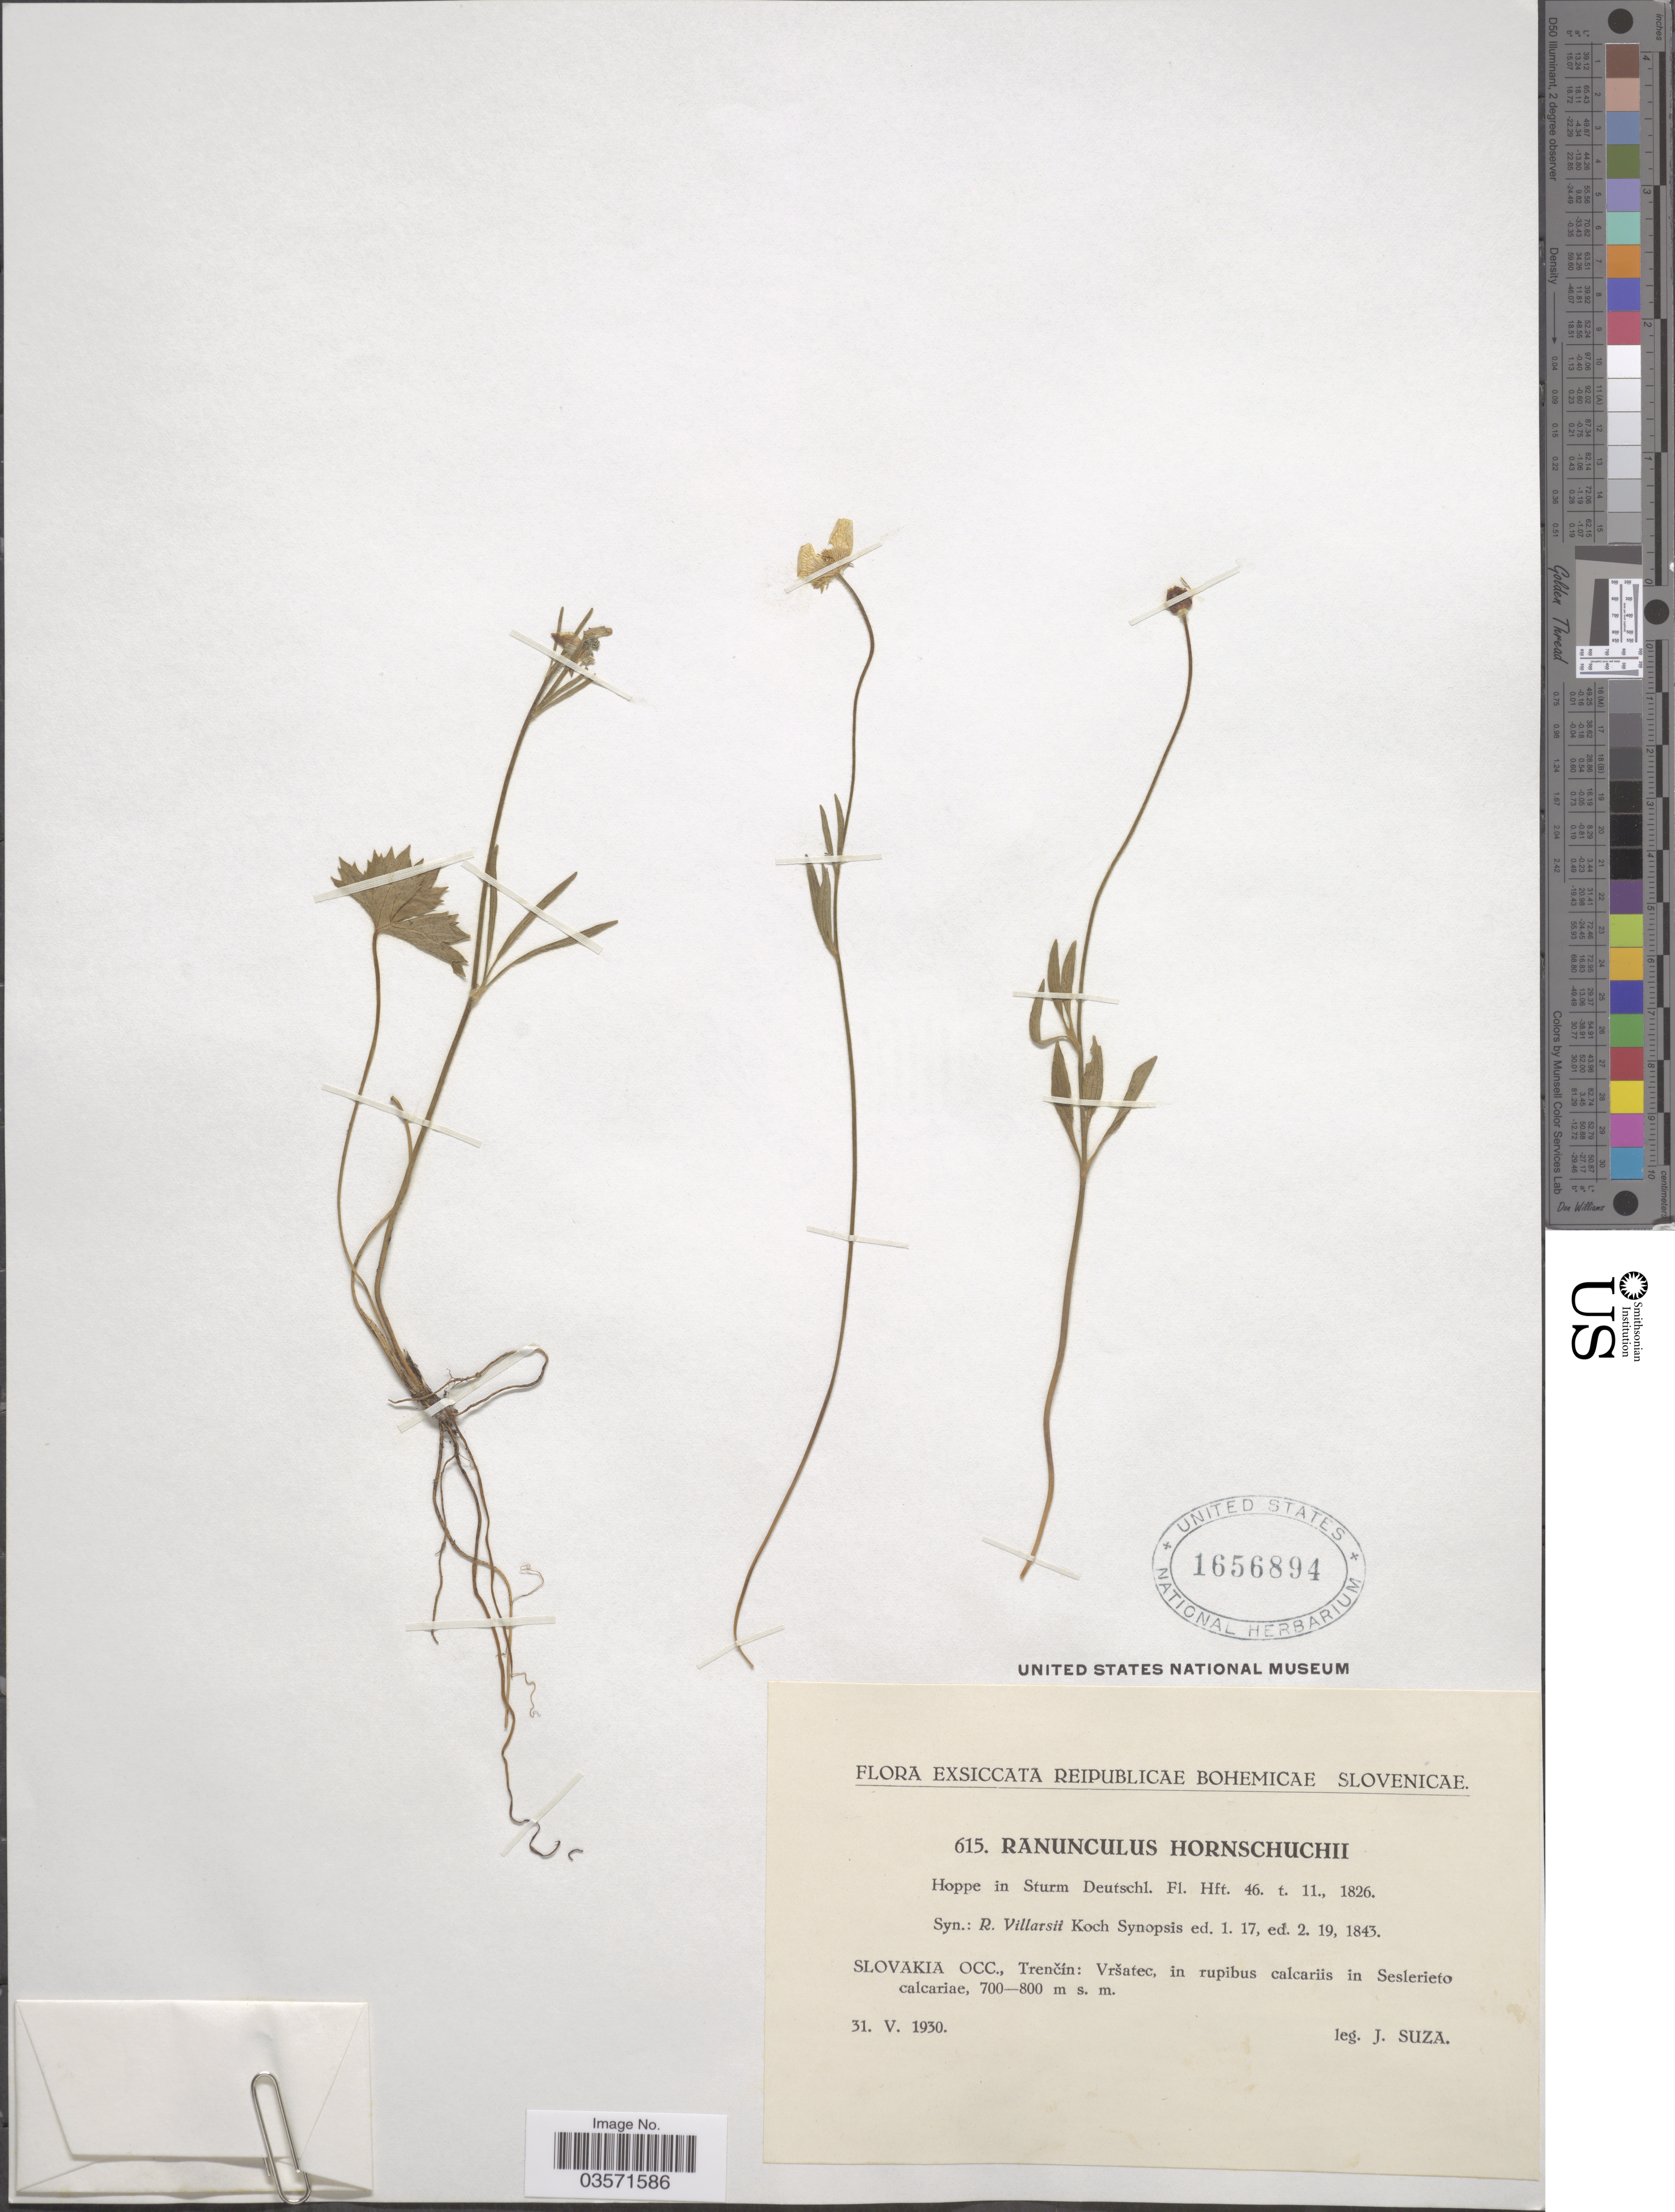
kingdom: Plantae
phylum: Tracheophyta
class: Magnoliopsida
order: Ranunculales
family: Ranunculaceae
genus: Ranunculus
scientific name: Ranunculus hornschuchii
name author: Hoppe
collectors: J. Suza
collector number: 615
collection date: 1930-05-31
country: Slovakia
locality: Slovakia Occ., Trenčin: Vršatec, in rupibus calcariis in Seslerieto calcariae.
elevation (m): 700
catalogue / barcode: US 1656894